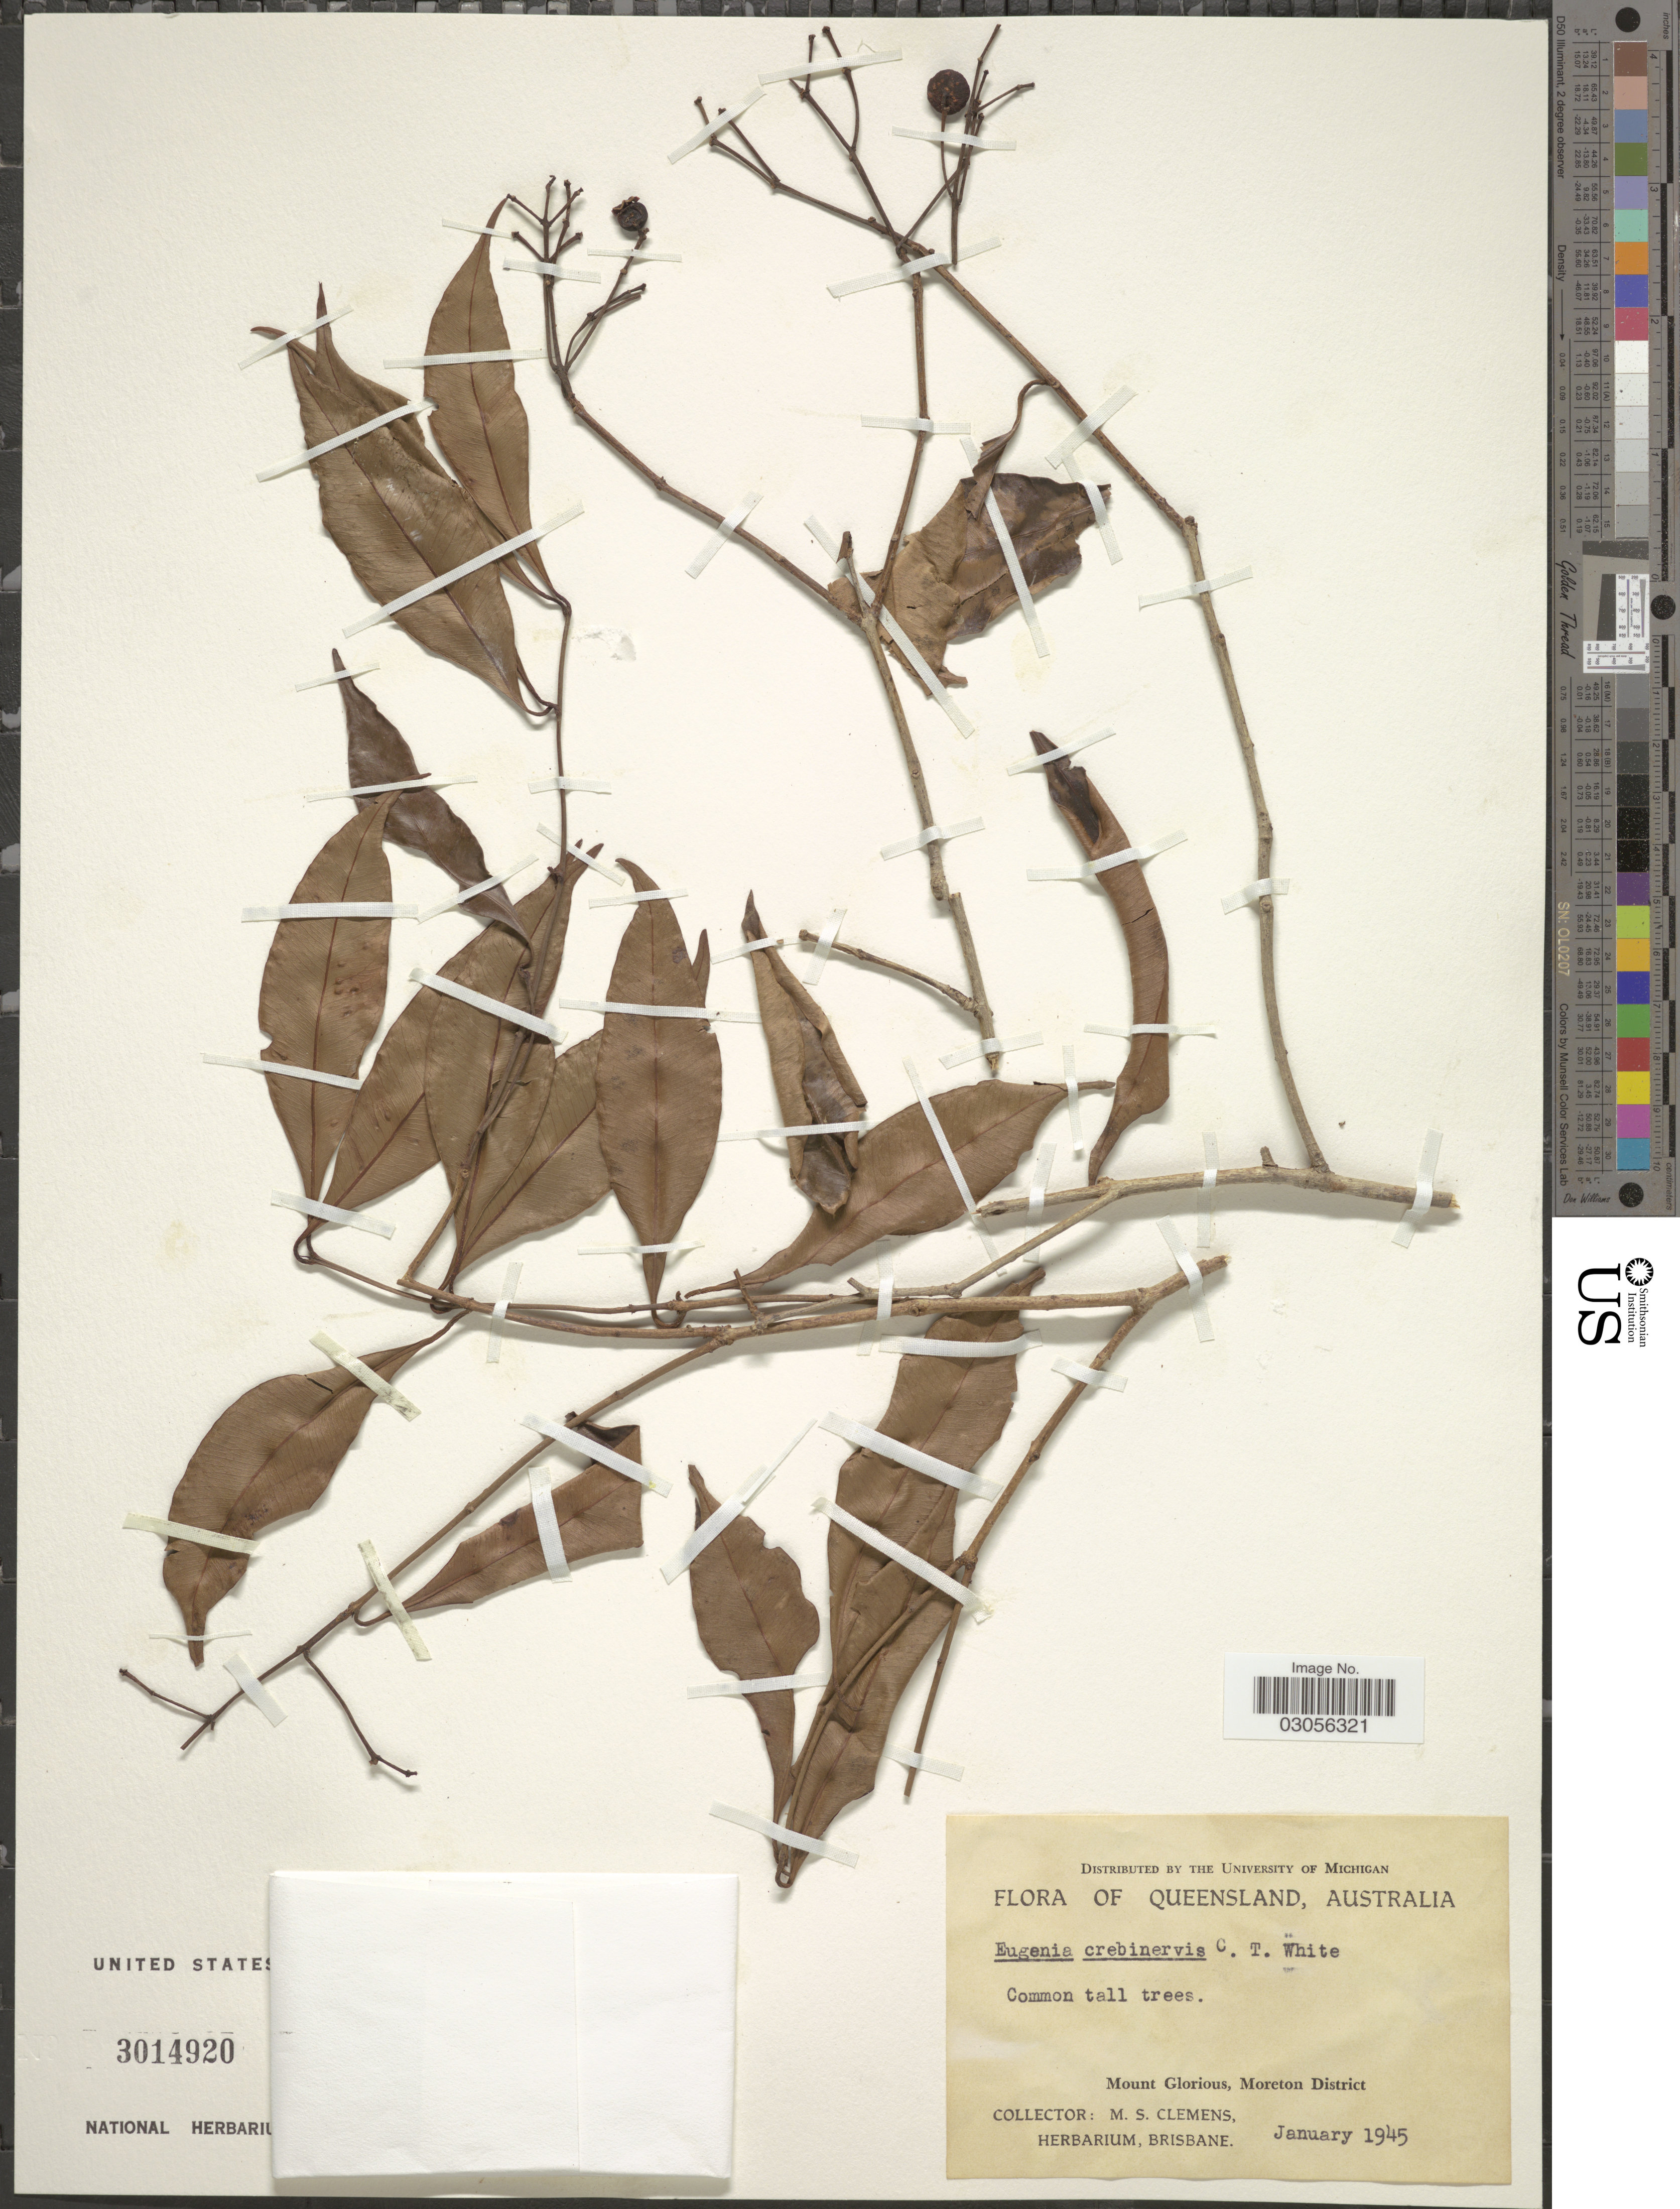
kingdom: Plantae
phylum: Tracheophyta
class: Magnoliopsida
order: Myrtales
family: Myrtaceae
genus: Syzygium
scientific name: Syzygium crebrinerve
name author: (C.T. White) L.A.S. Johnson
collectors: M. S. Clemens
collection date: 1945-01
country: Australia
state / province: Queensland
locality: Mount Glorious, Moreton District.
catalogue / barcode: US 3014920